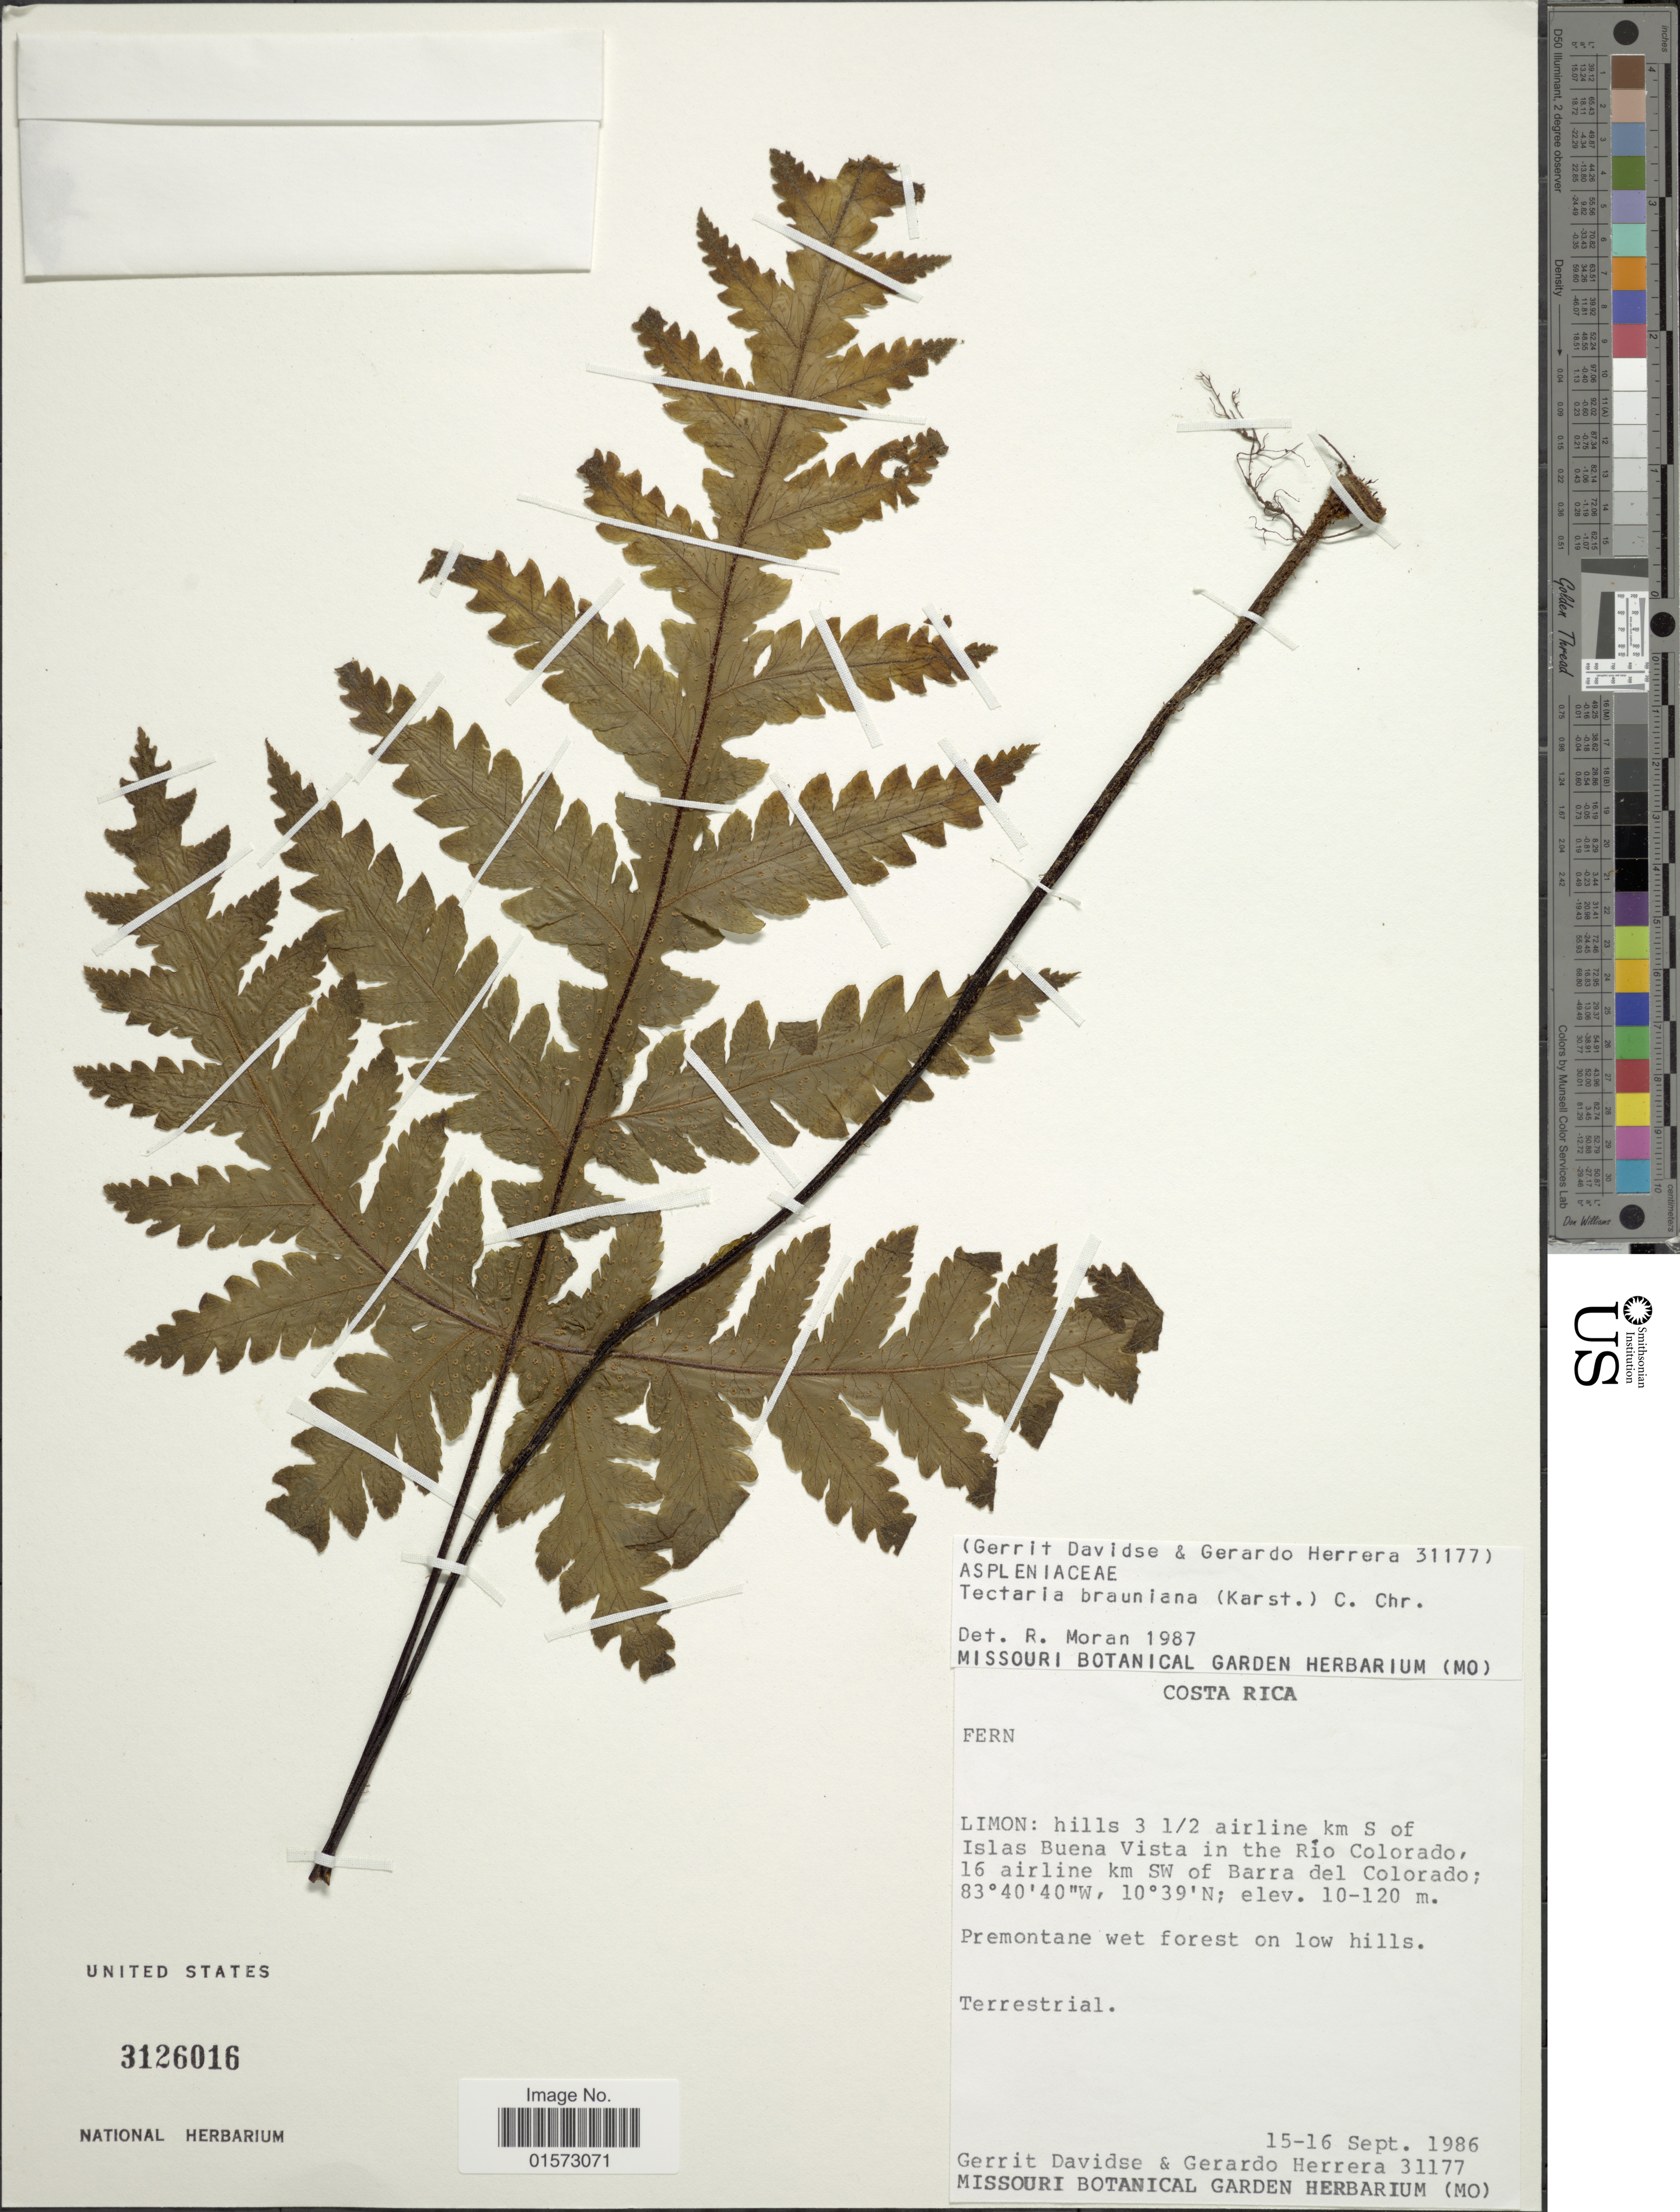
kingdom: Plantae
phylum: Tracheophyta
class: Polypodiopsida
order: Polypodiales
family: Tectariaceae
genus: Tectaria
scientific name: Tectaria brauniana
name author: (H. Karst.) C. Chr.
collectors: G. Davidse & G. Herrera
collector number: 31177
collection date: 1986-09-15/1986-09-16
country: Costa Rica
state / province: Limón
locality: Hills 3 1/2 airline km S of Islas Buena Vista in the Río Colorado, 16 airline km SW of Barra del Colorado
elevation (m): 10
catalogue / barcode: US 3126016